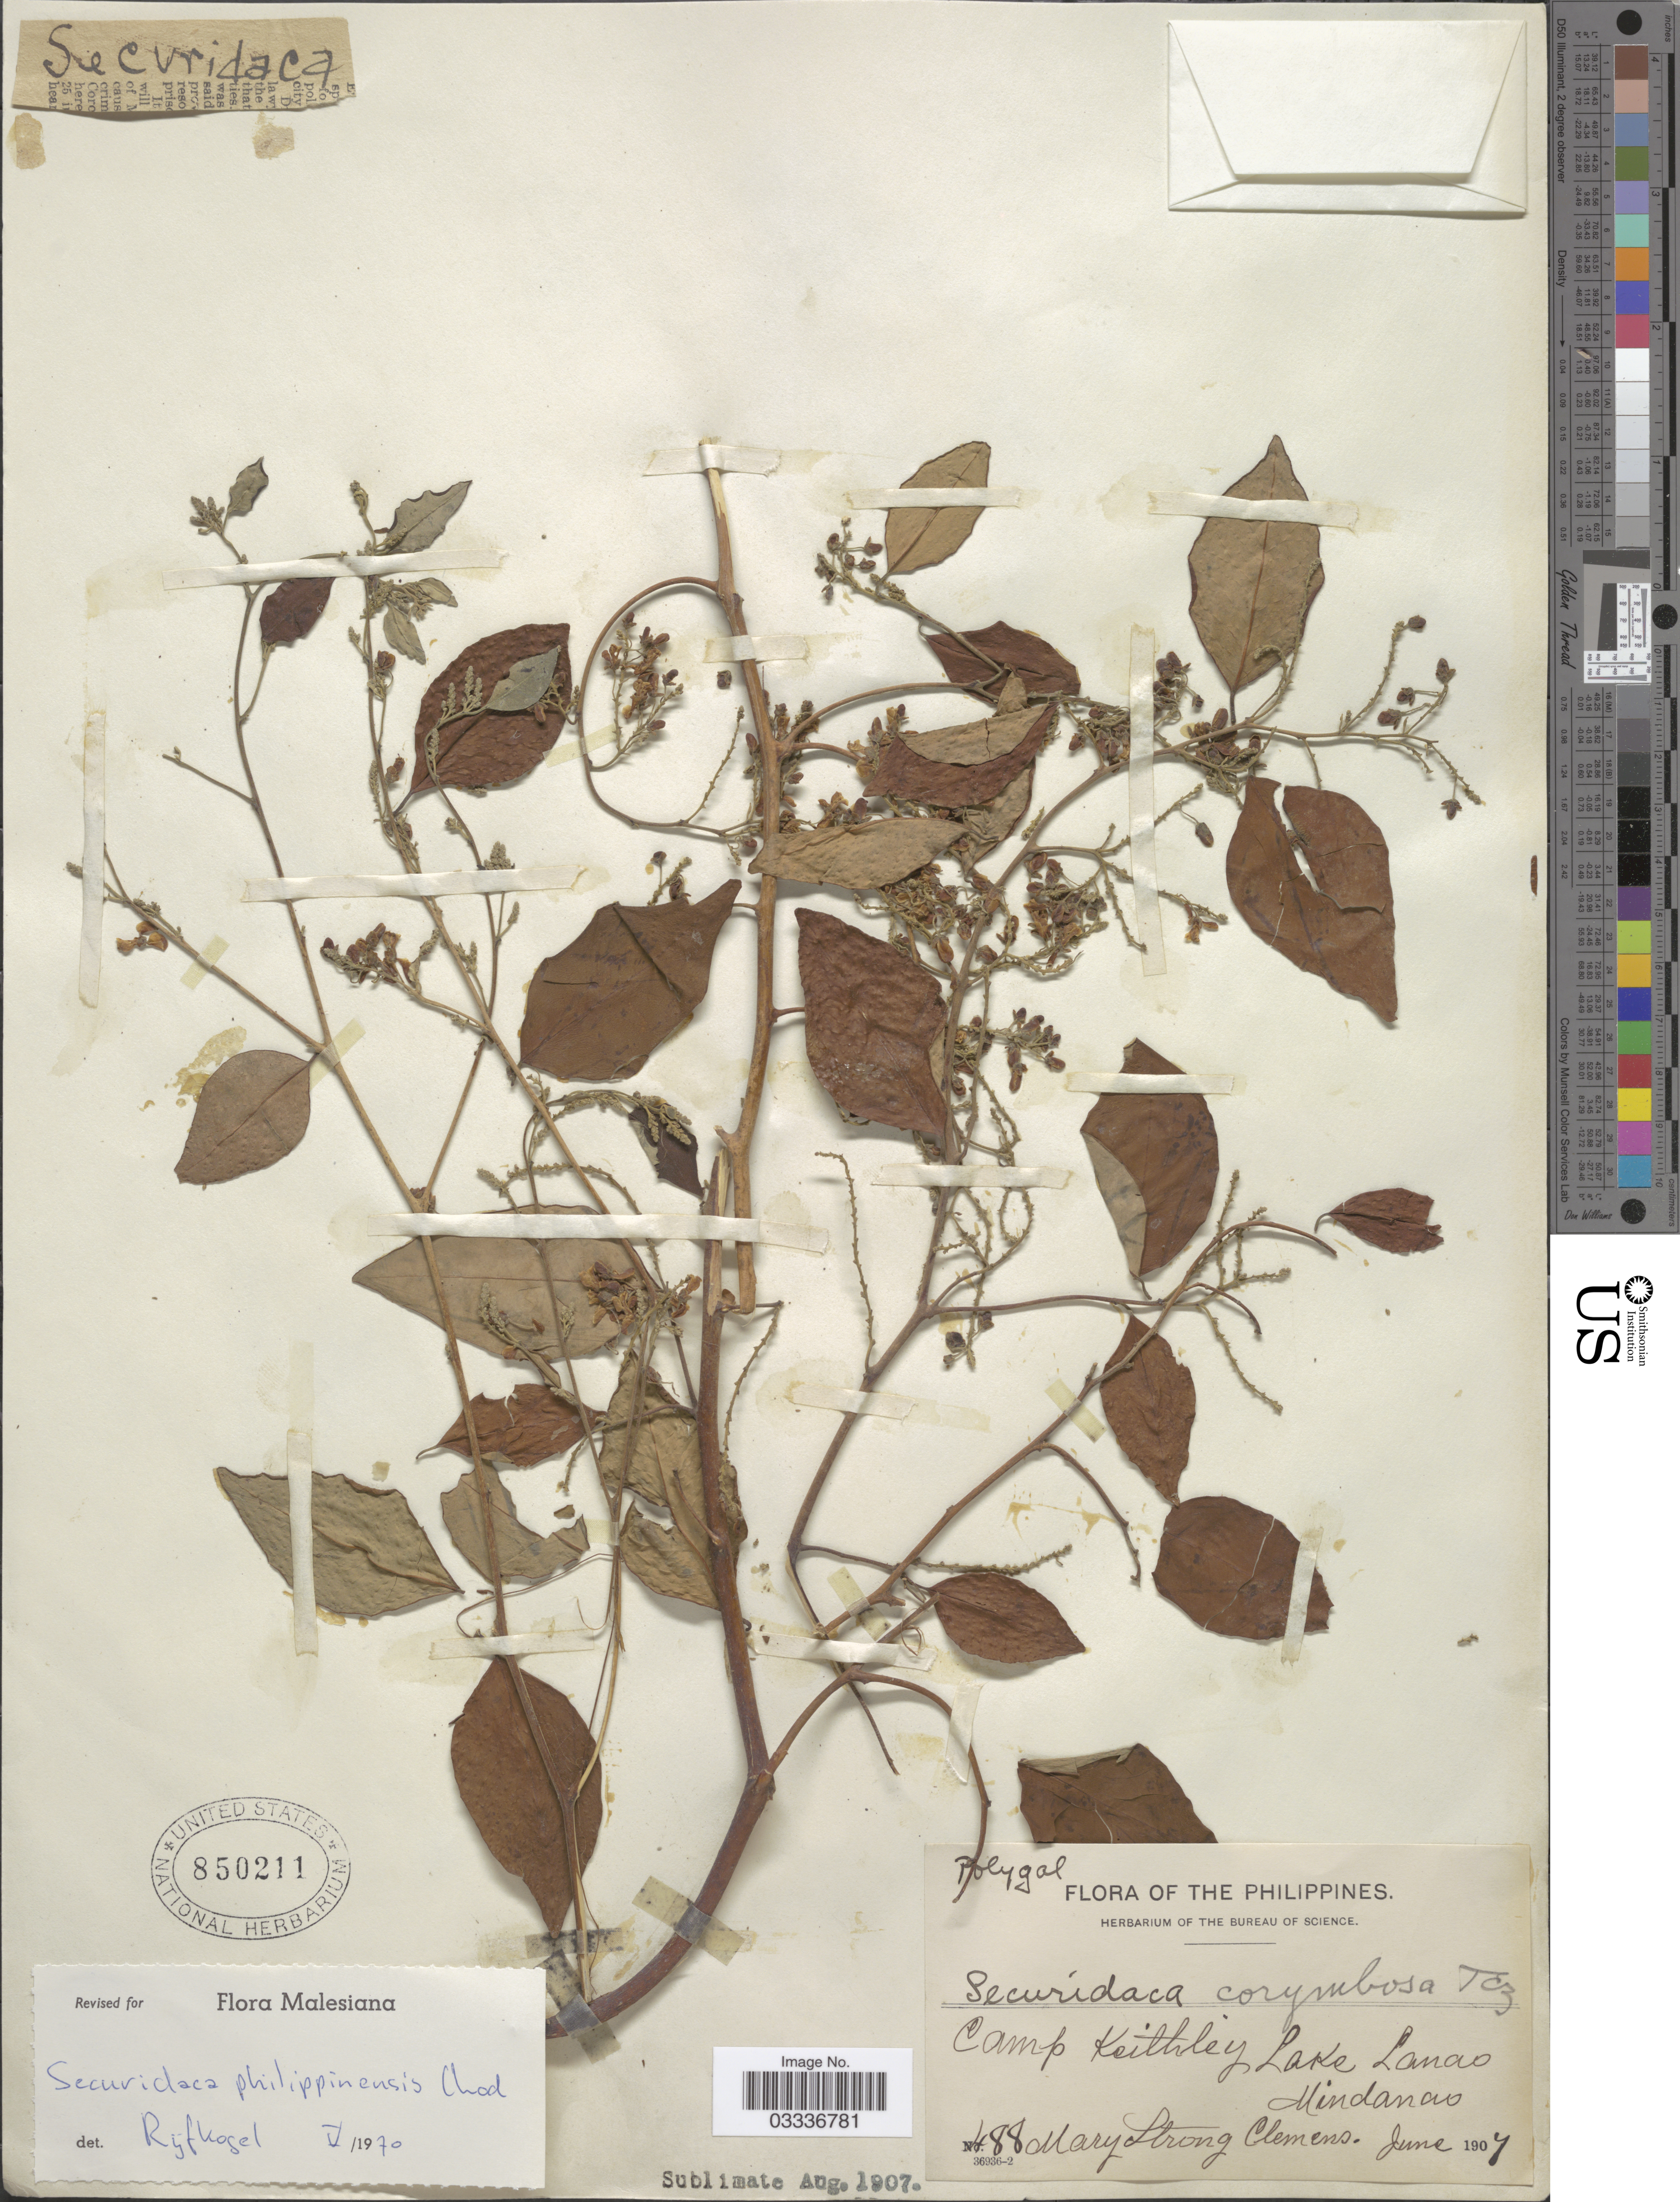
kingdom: Plantae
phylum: Tracheophyta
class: Magnoliopsida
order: Fabales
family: Polygalaceae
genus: Securidaca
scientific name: Securidaca philippinensis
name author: Chodat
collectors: M. S. Clemens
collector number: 488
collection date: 1907-06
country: Philippines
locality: Camp Keithley Lake Lanao Mindanao.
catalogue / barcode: US 850211